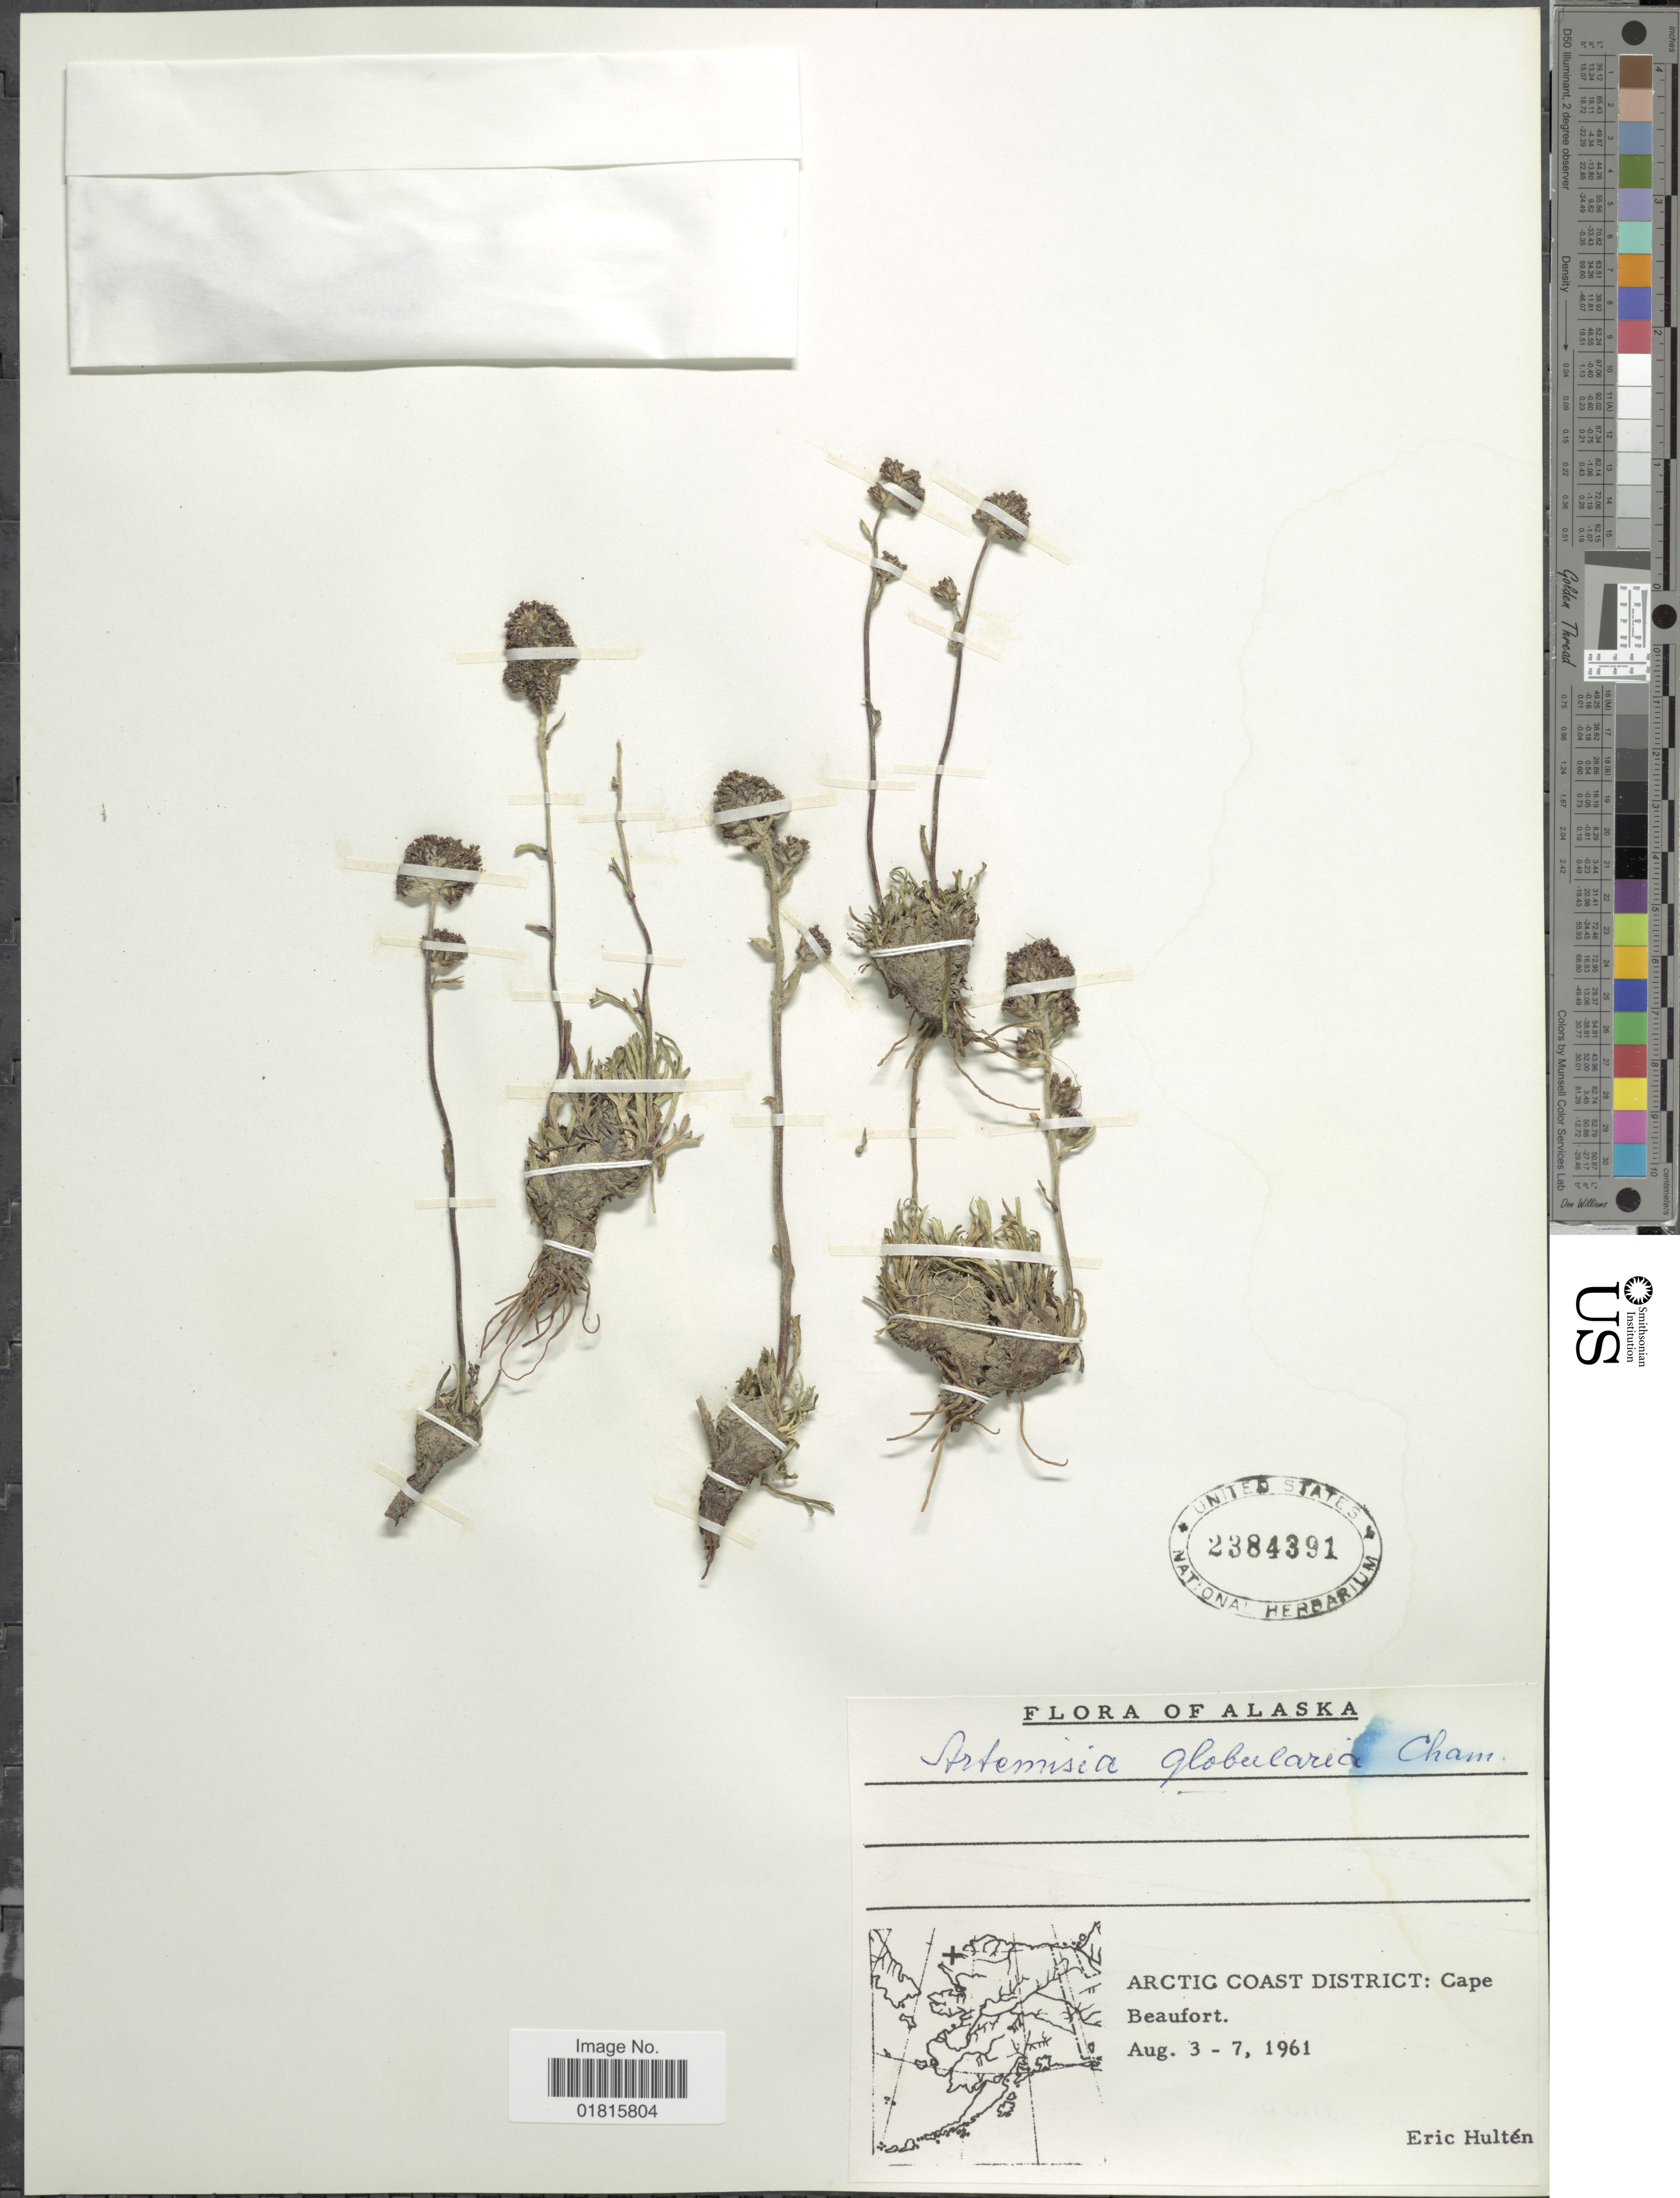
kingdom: Plantae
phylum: Tracheophyta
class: Magnoliopsida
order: Asterales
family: Asteraceae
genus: Artemisia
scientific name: Artemisia globularia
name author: Cham. ex Besser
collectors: E. G. Hultén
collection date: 1961-08-03/1961-08-07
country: United States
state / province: Alaska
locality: Arctic Coast District: Cape Beaufort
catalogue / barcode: US 2384391